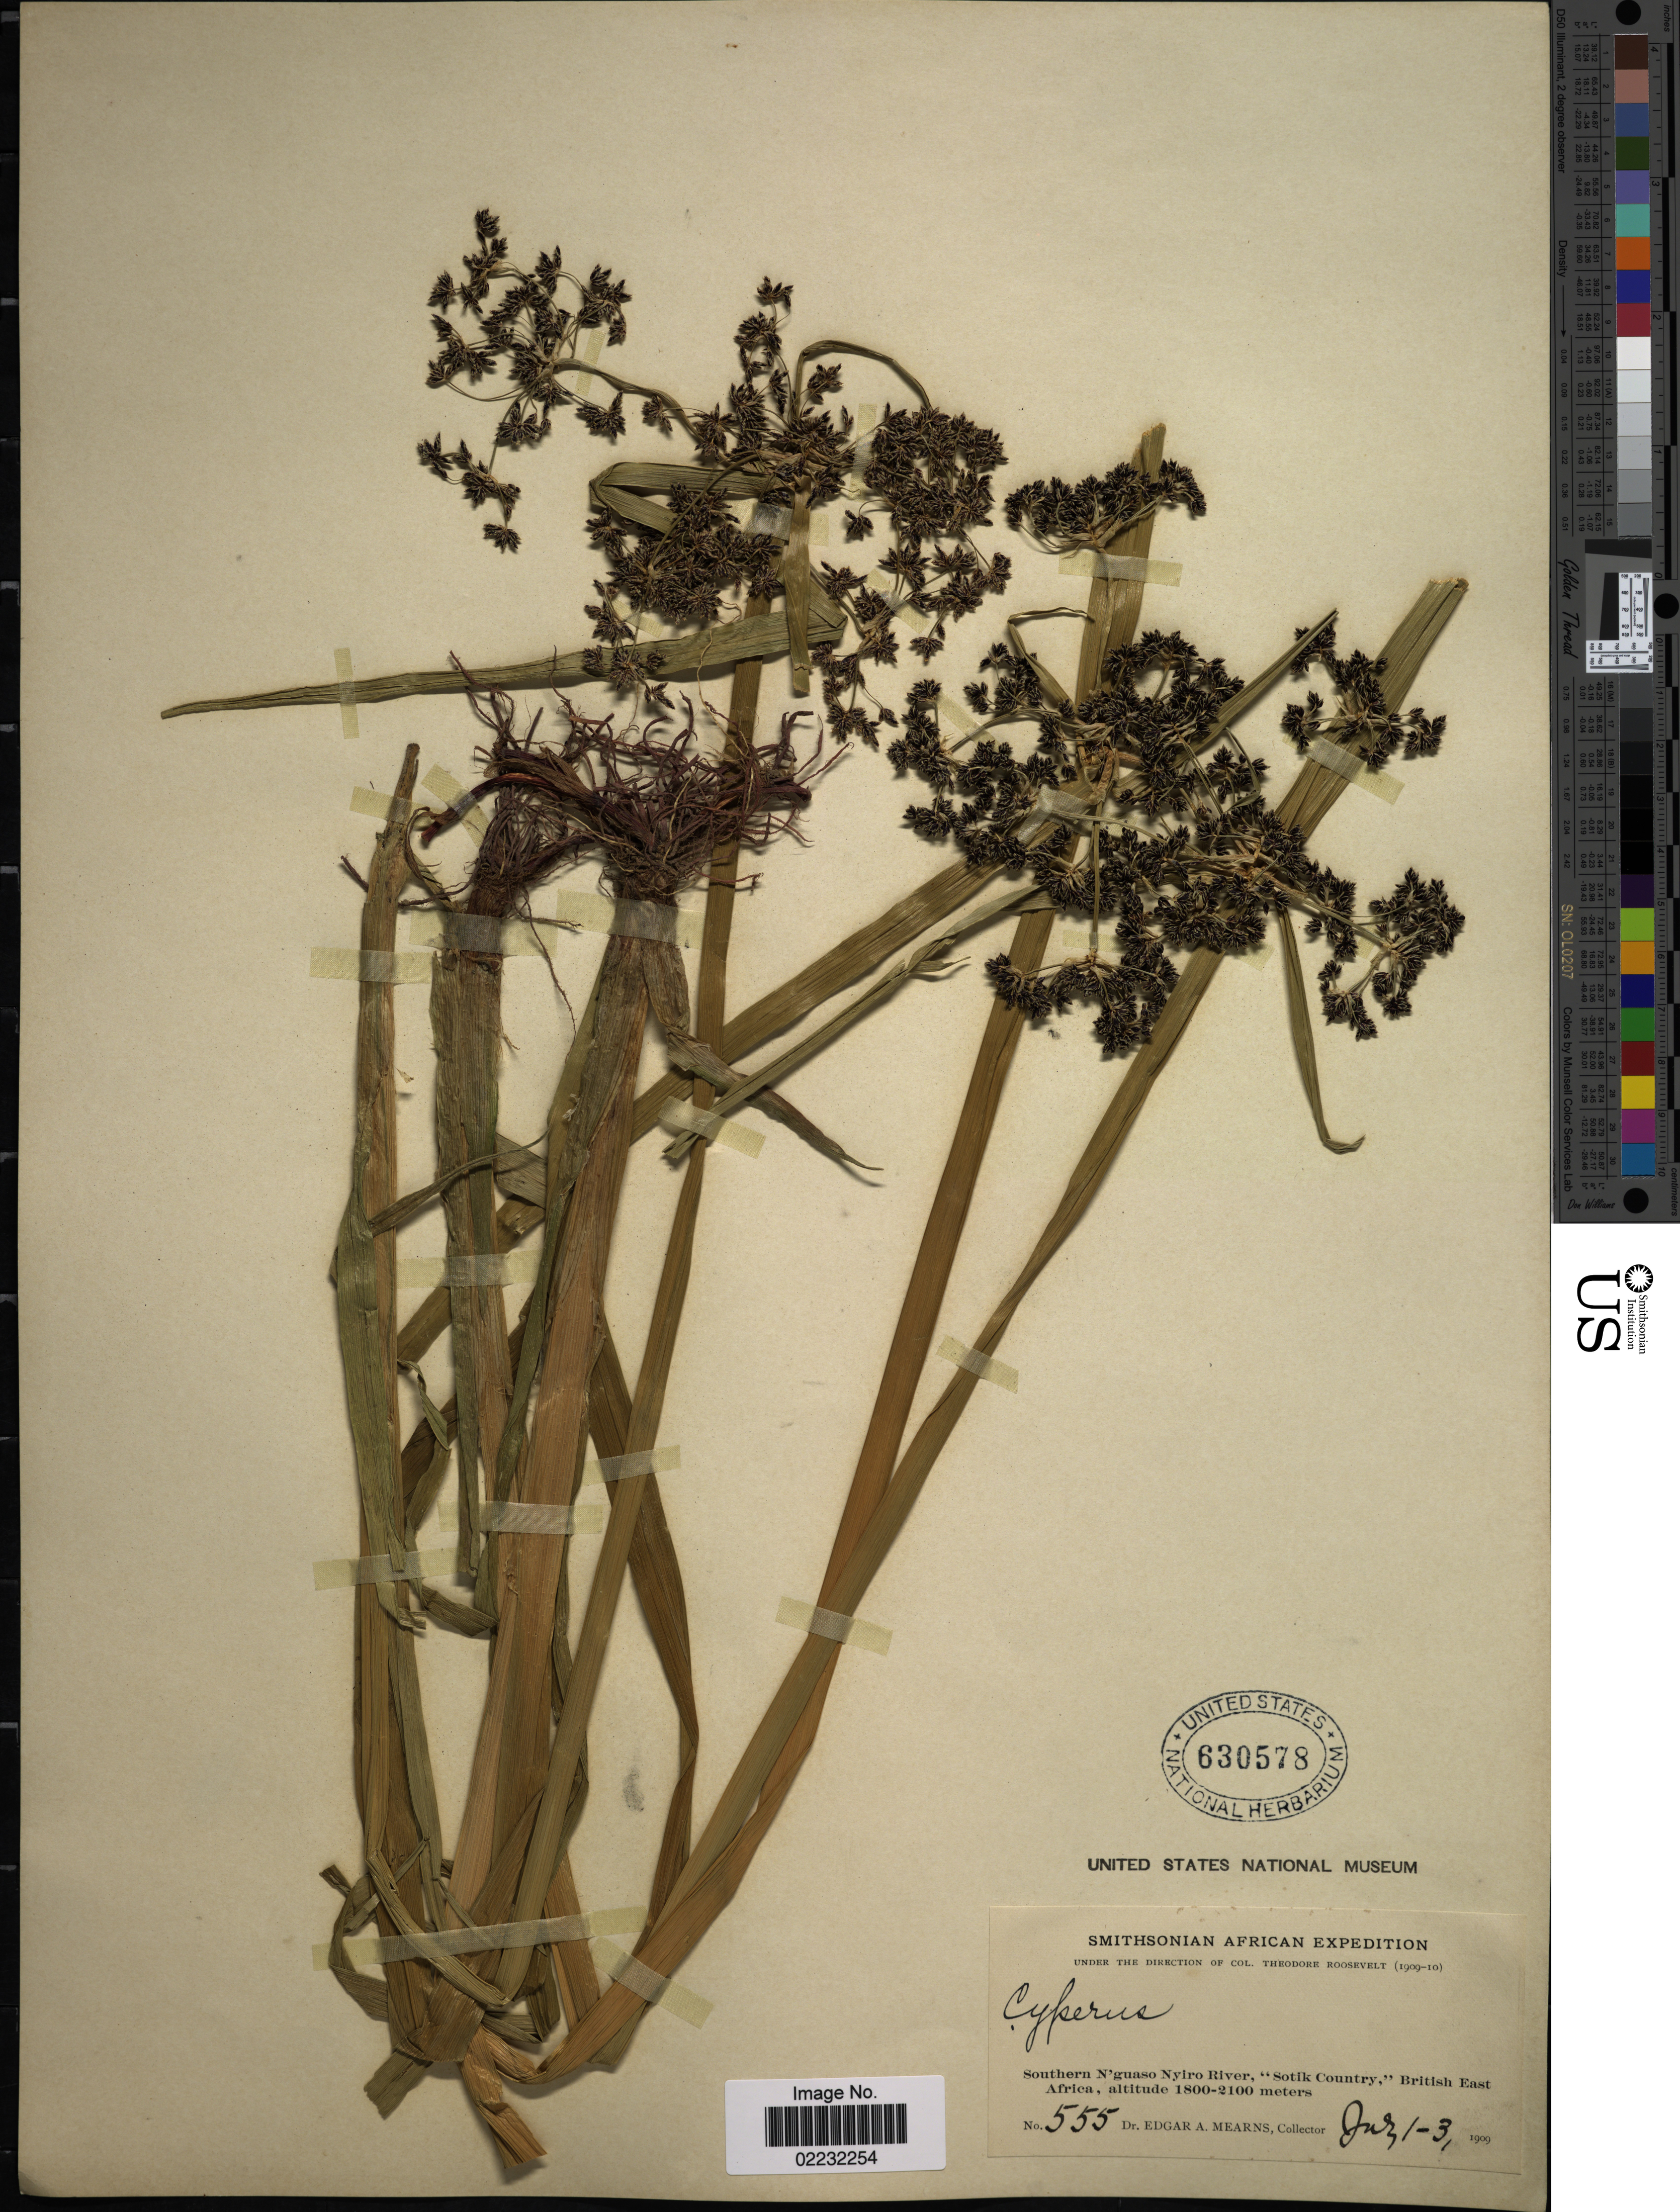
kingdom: Plantae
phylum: Tracheophyta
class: Liliopsida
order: Poales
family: Cyperaceae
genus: Cyperus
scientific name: Cyperus sp.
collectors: E. A. Mearns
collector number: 555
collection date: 1909-07-01/1909-07-03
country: Kenya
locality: Southern N'guaso Nyiro River, "Sotik Country", British East Africa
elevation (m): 1800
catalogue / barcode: US 630578